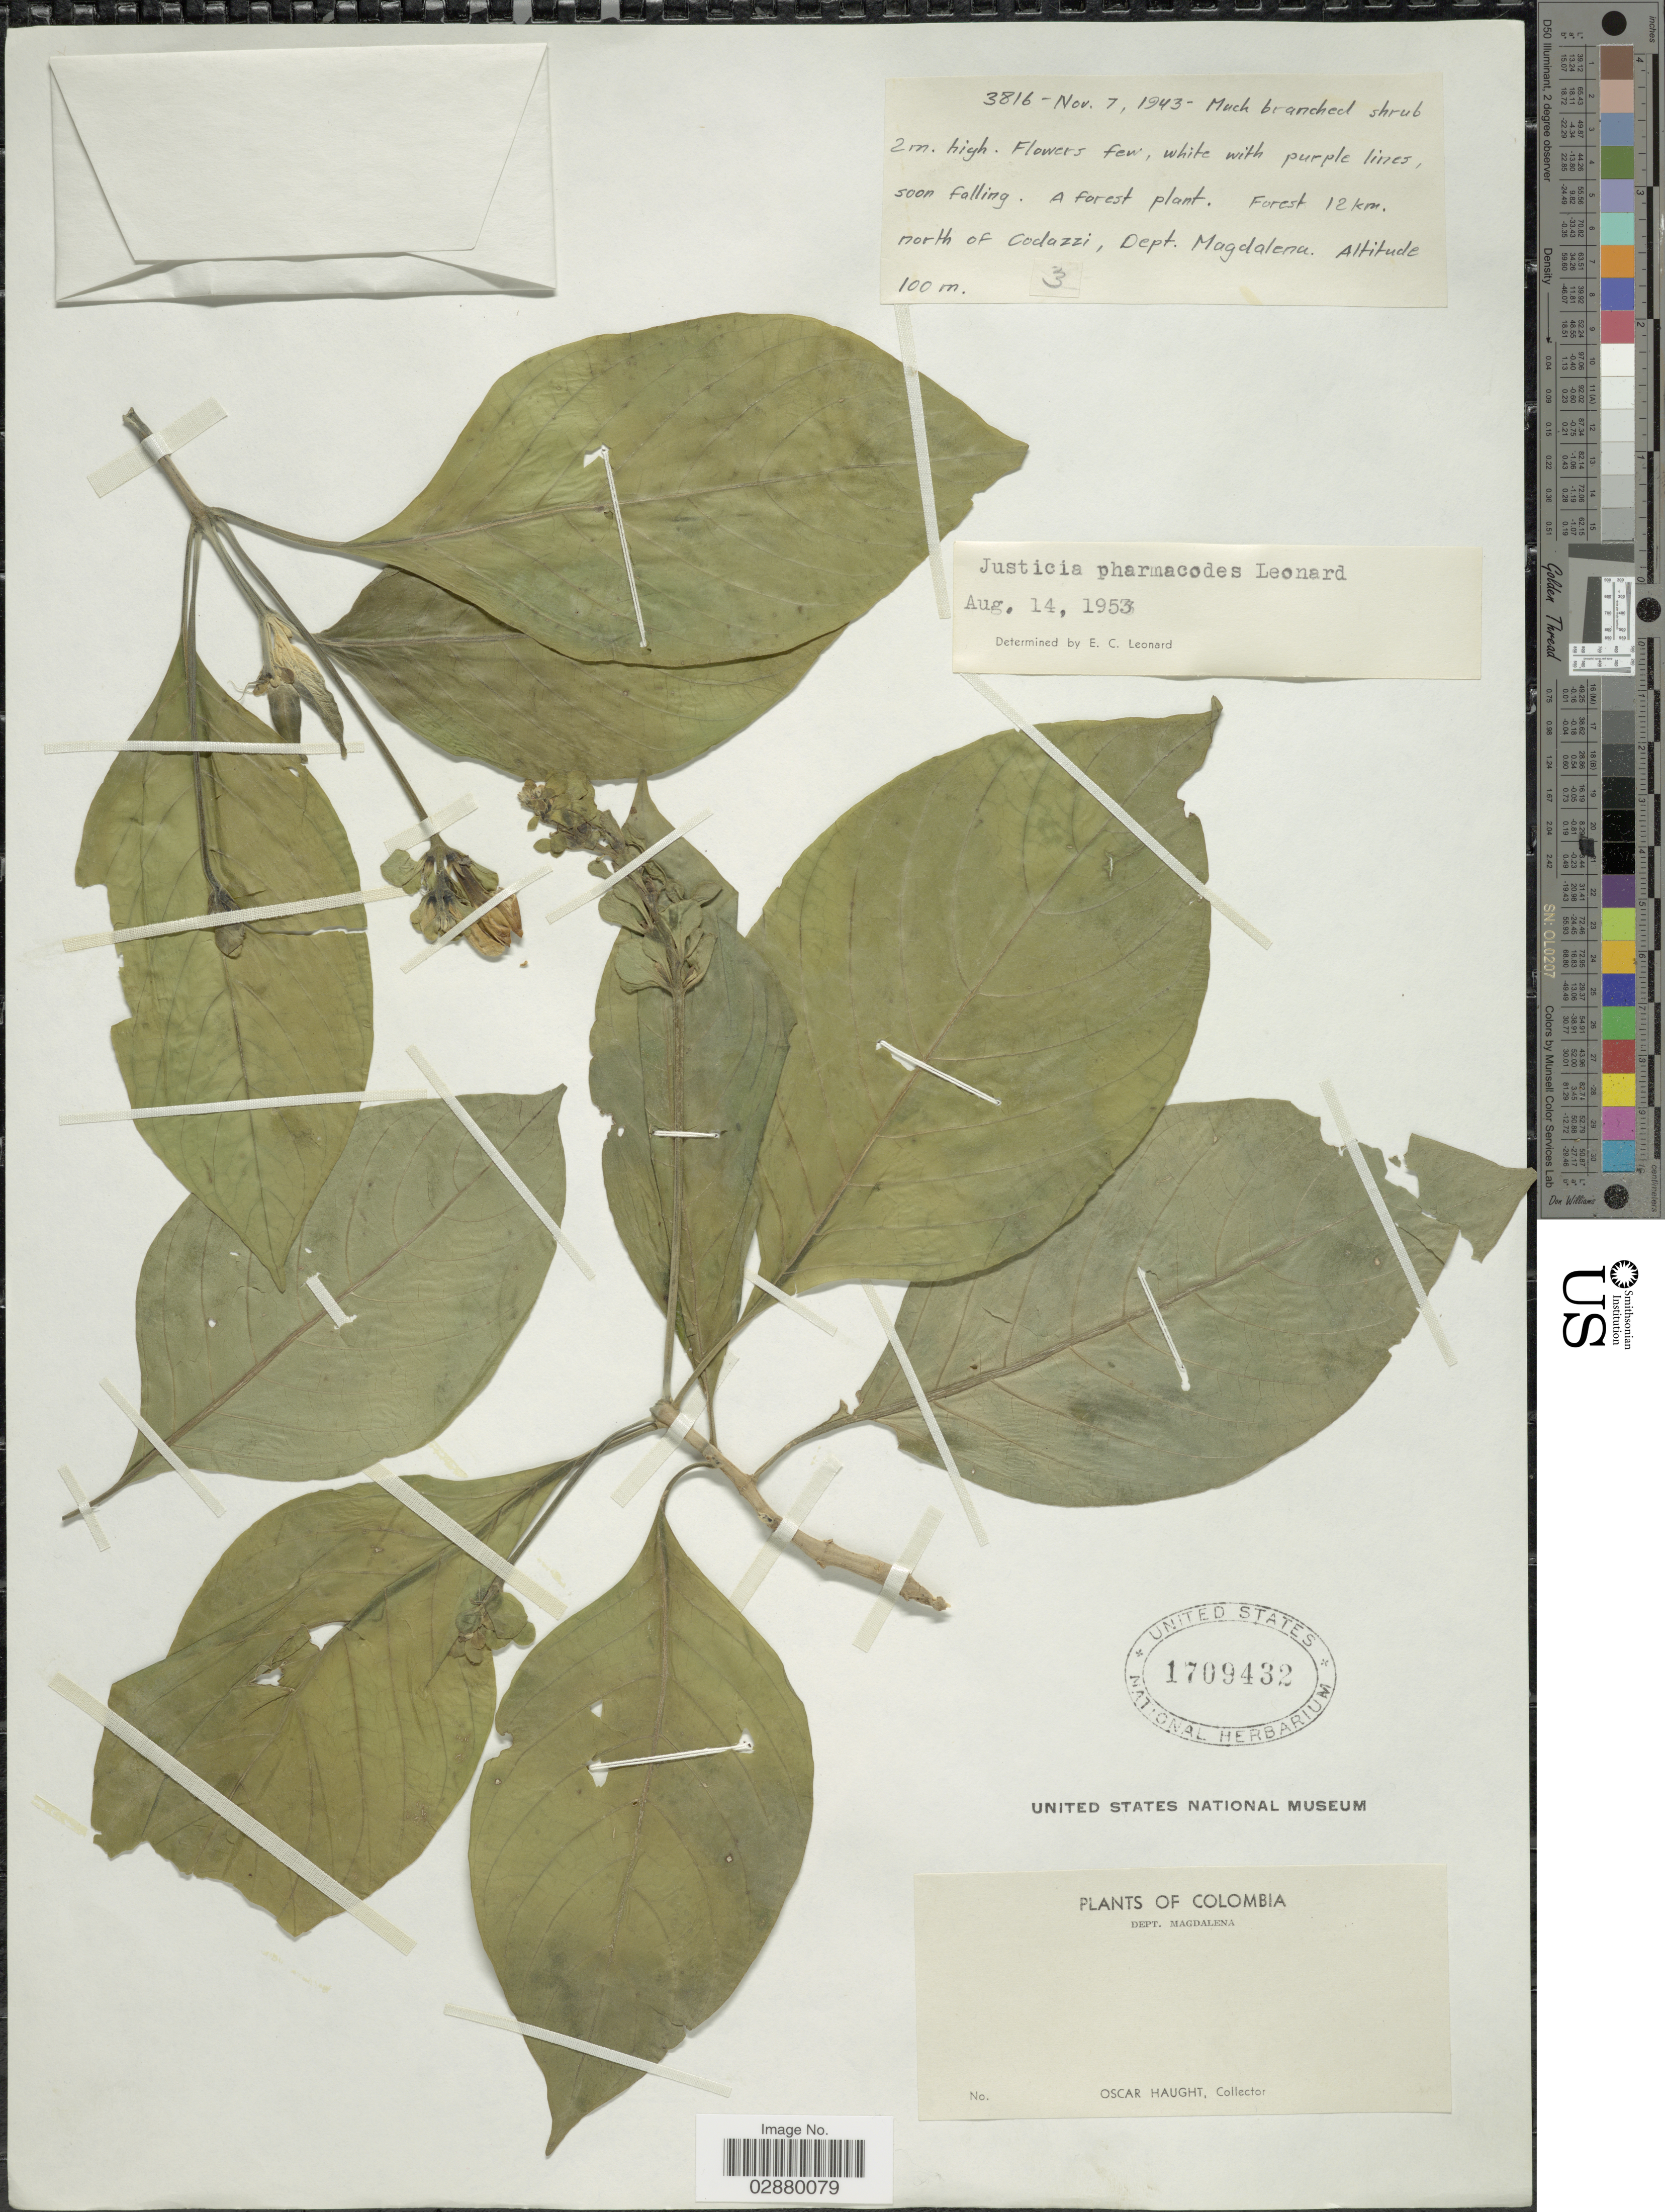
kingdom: Plantae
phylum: Tracheophyta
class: Magnoliopsida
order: Lamiales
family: Acanthaceae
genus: Justicia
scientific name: Justicia pharmacodes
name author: Leonard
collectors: O. Haught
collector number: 3816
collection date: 1943-11-07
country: Colombia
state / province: Magdalena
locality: Forest 12 km. north of Codazzi, Dept. Magdalena.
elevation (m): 100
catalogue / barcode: US 1709432